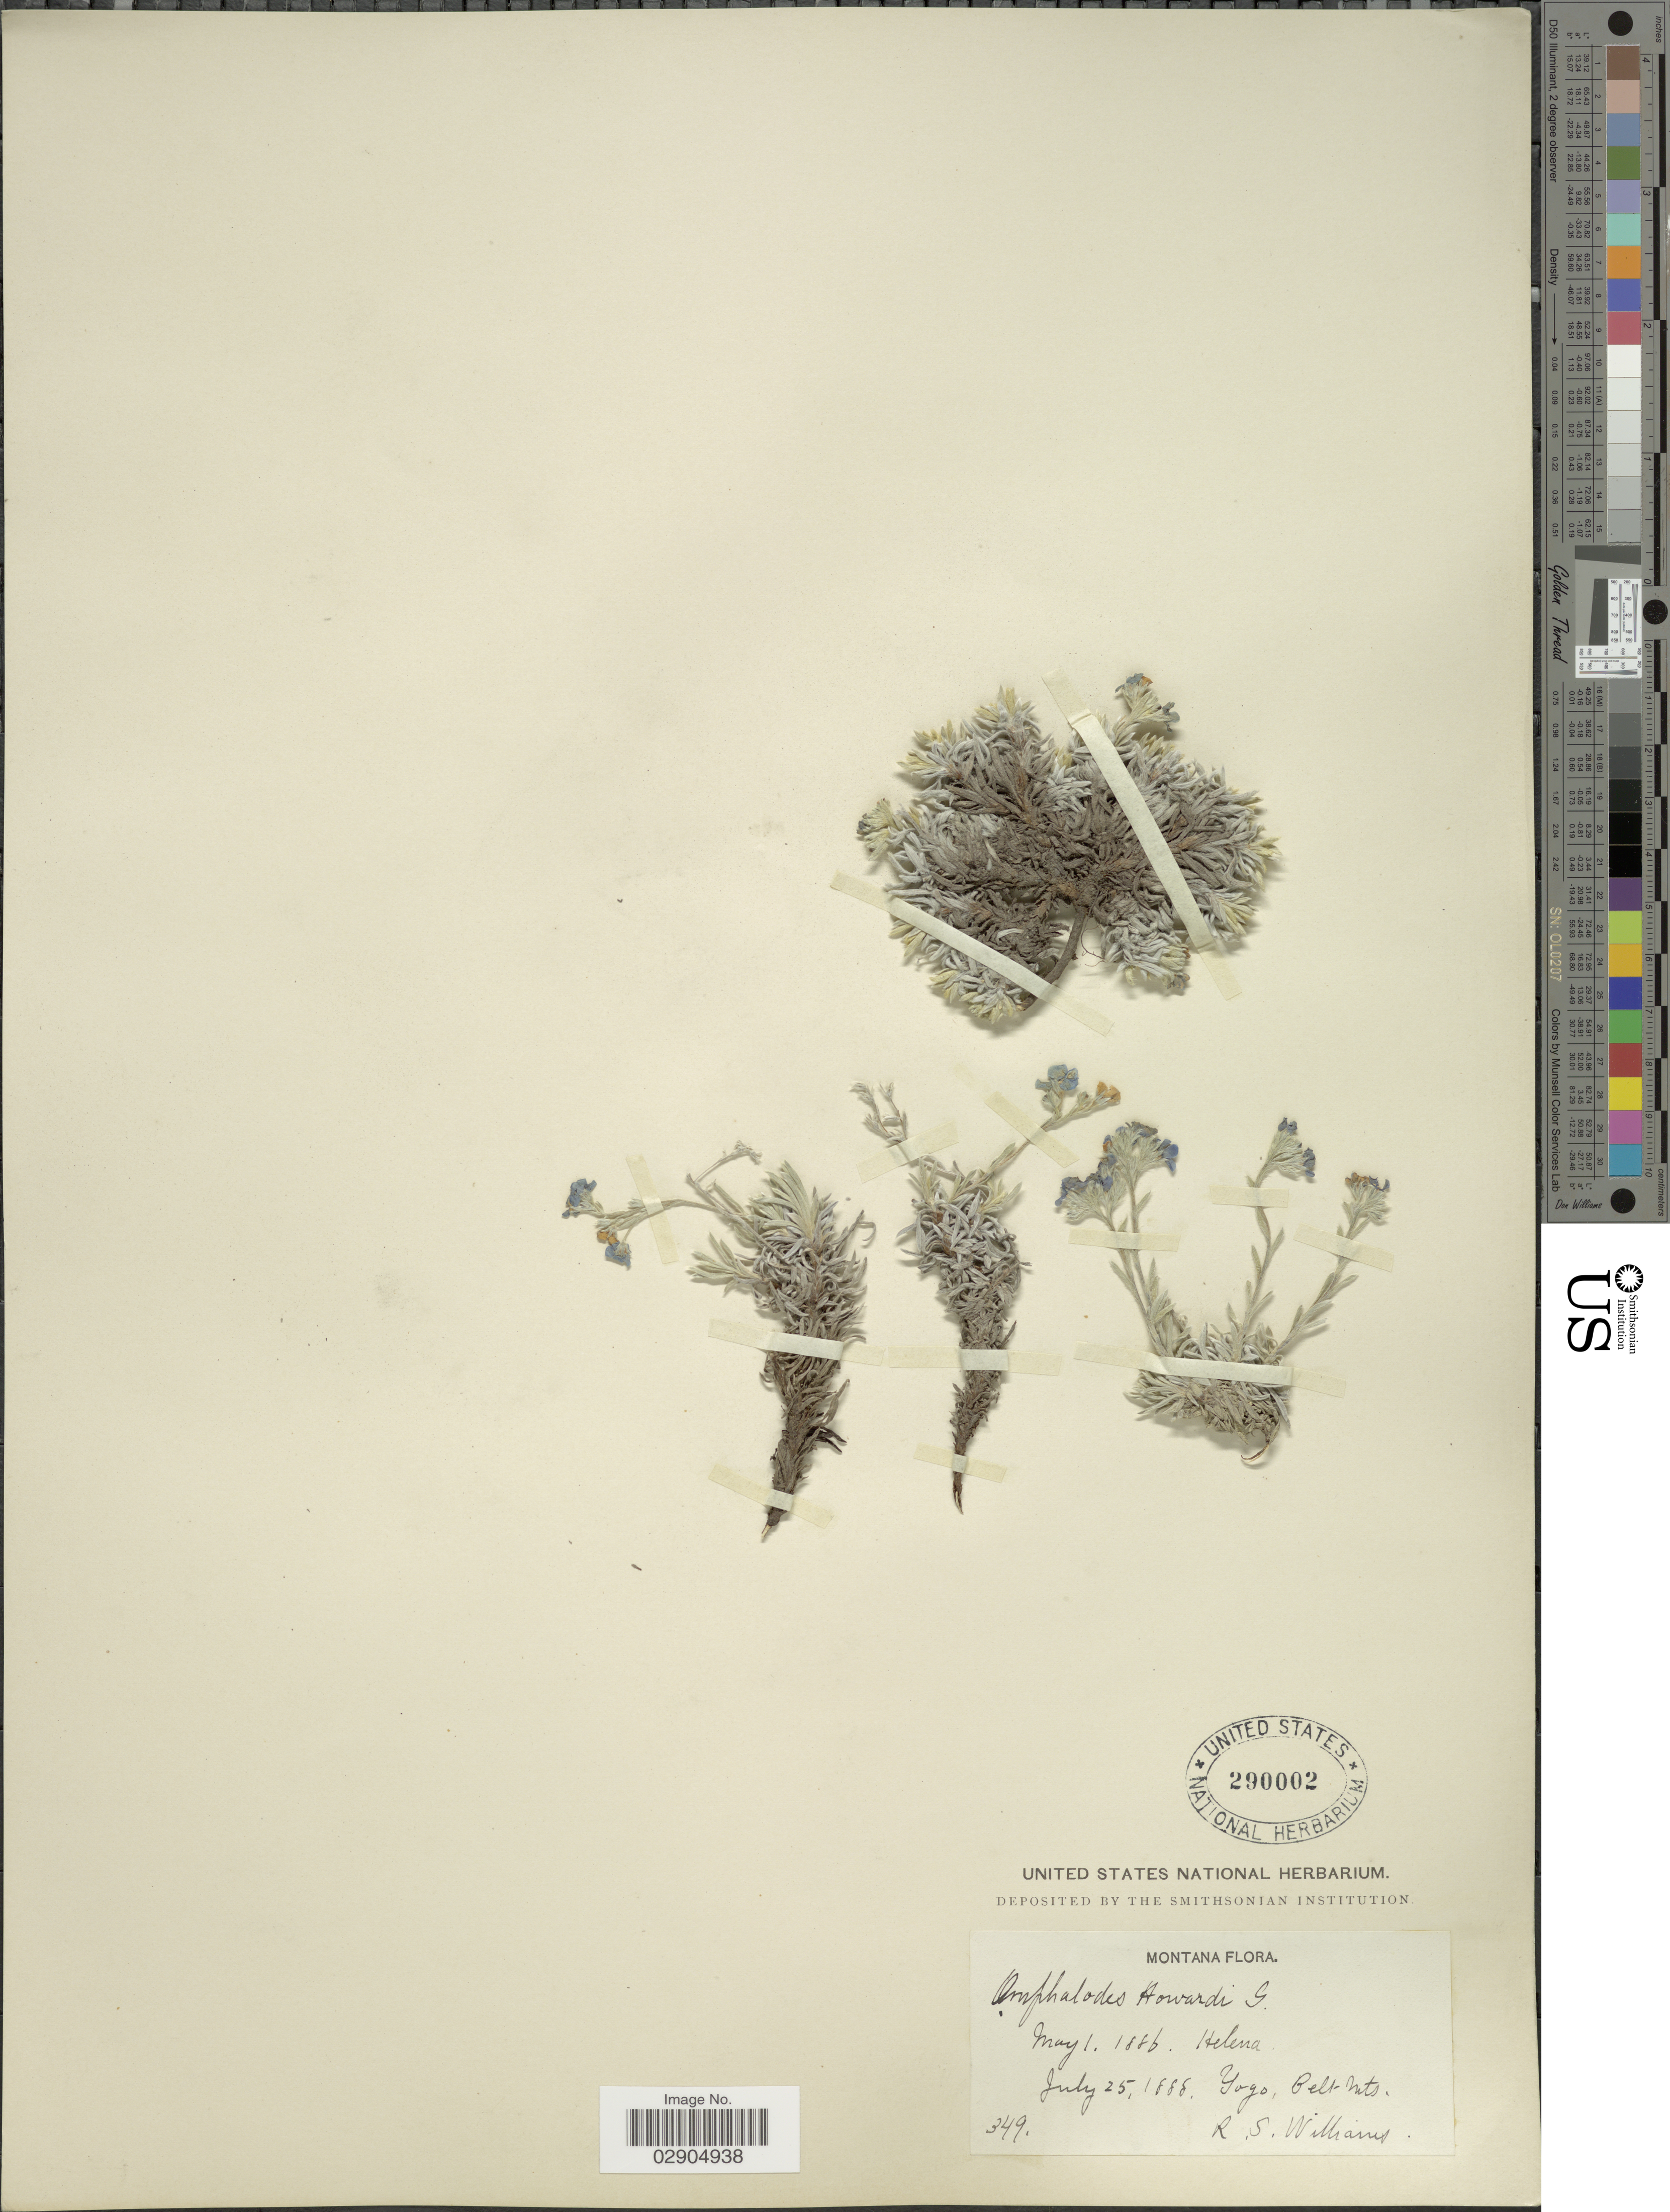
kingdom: Plantae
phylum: Tracheophyta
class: Magnoliopsida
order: Boraginales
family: Boraginaceae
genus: Eritrichium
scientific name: Eritrichium howardii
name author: (A. Gray) Rydb.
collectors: R. S. Williams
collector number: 349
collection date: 1886-05-01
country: United States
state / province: Montana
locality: Helena, Yogo, Belt Mts.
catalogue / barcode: US 290002